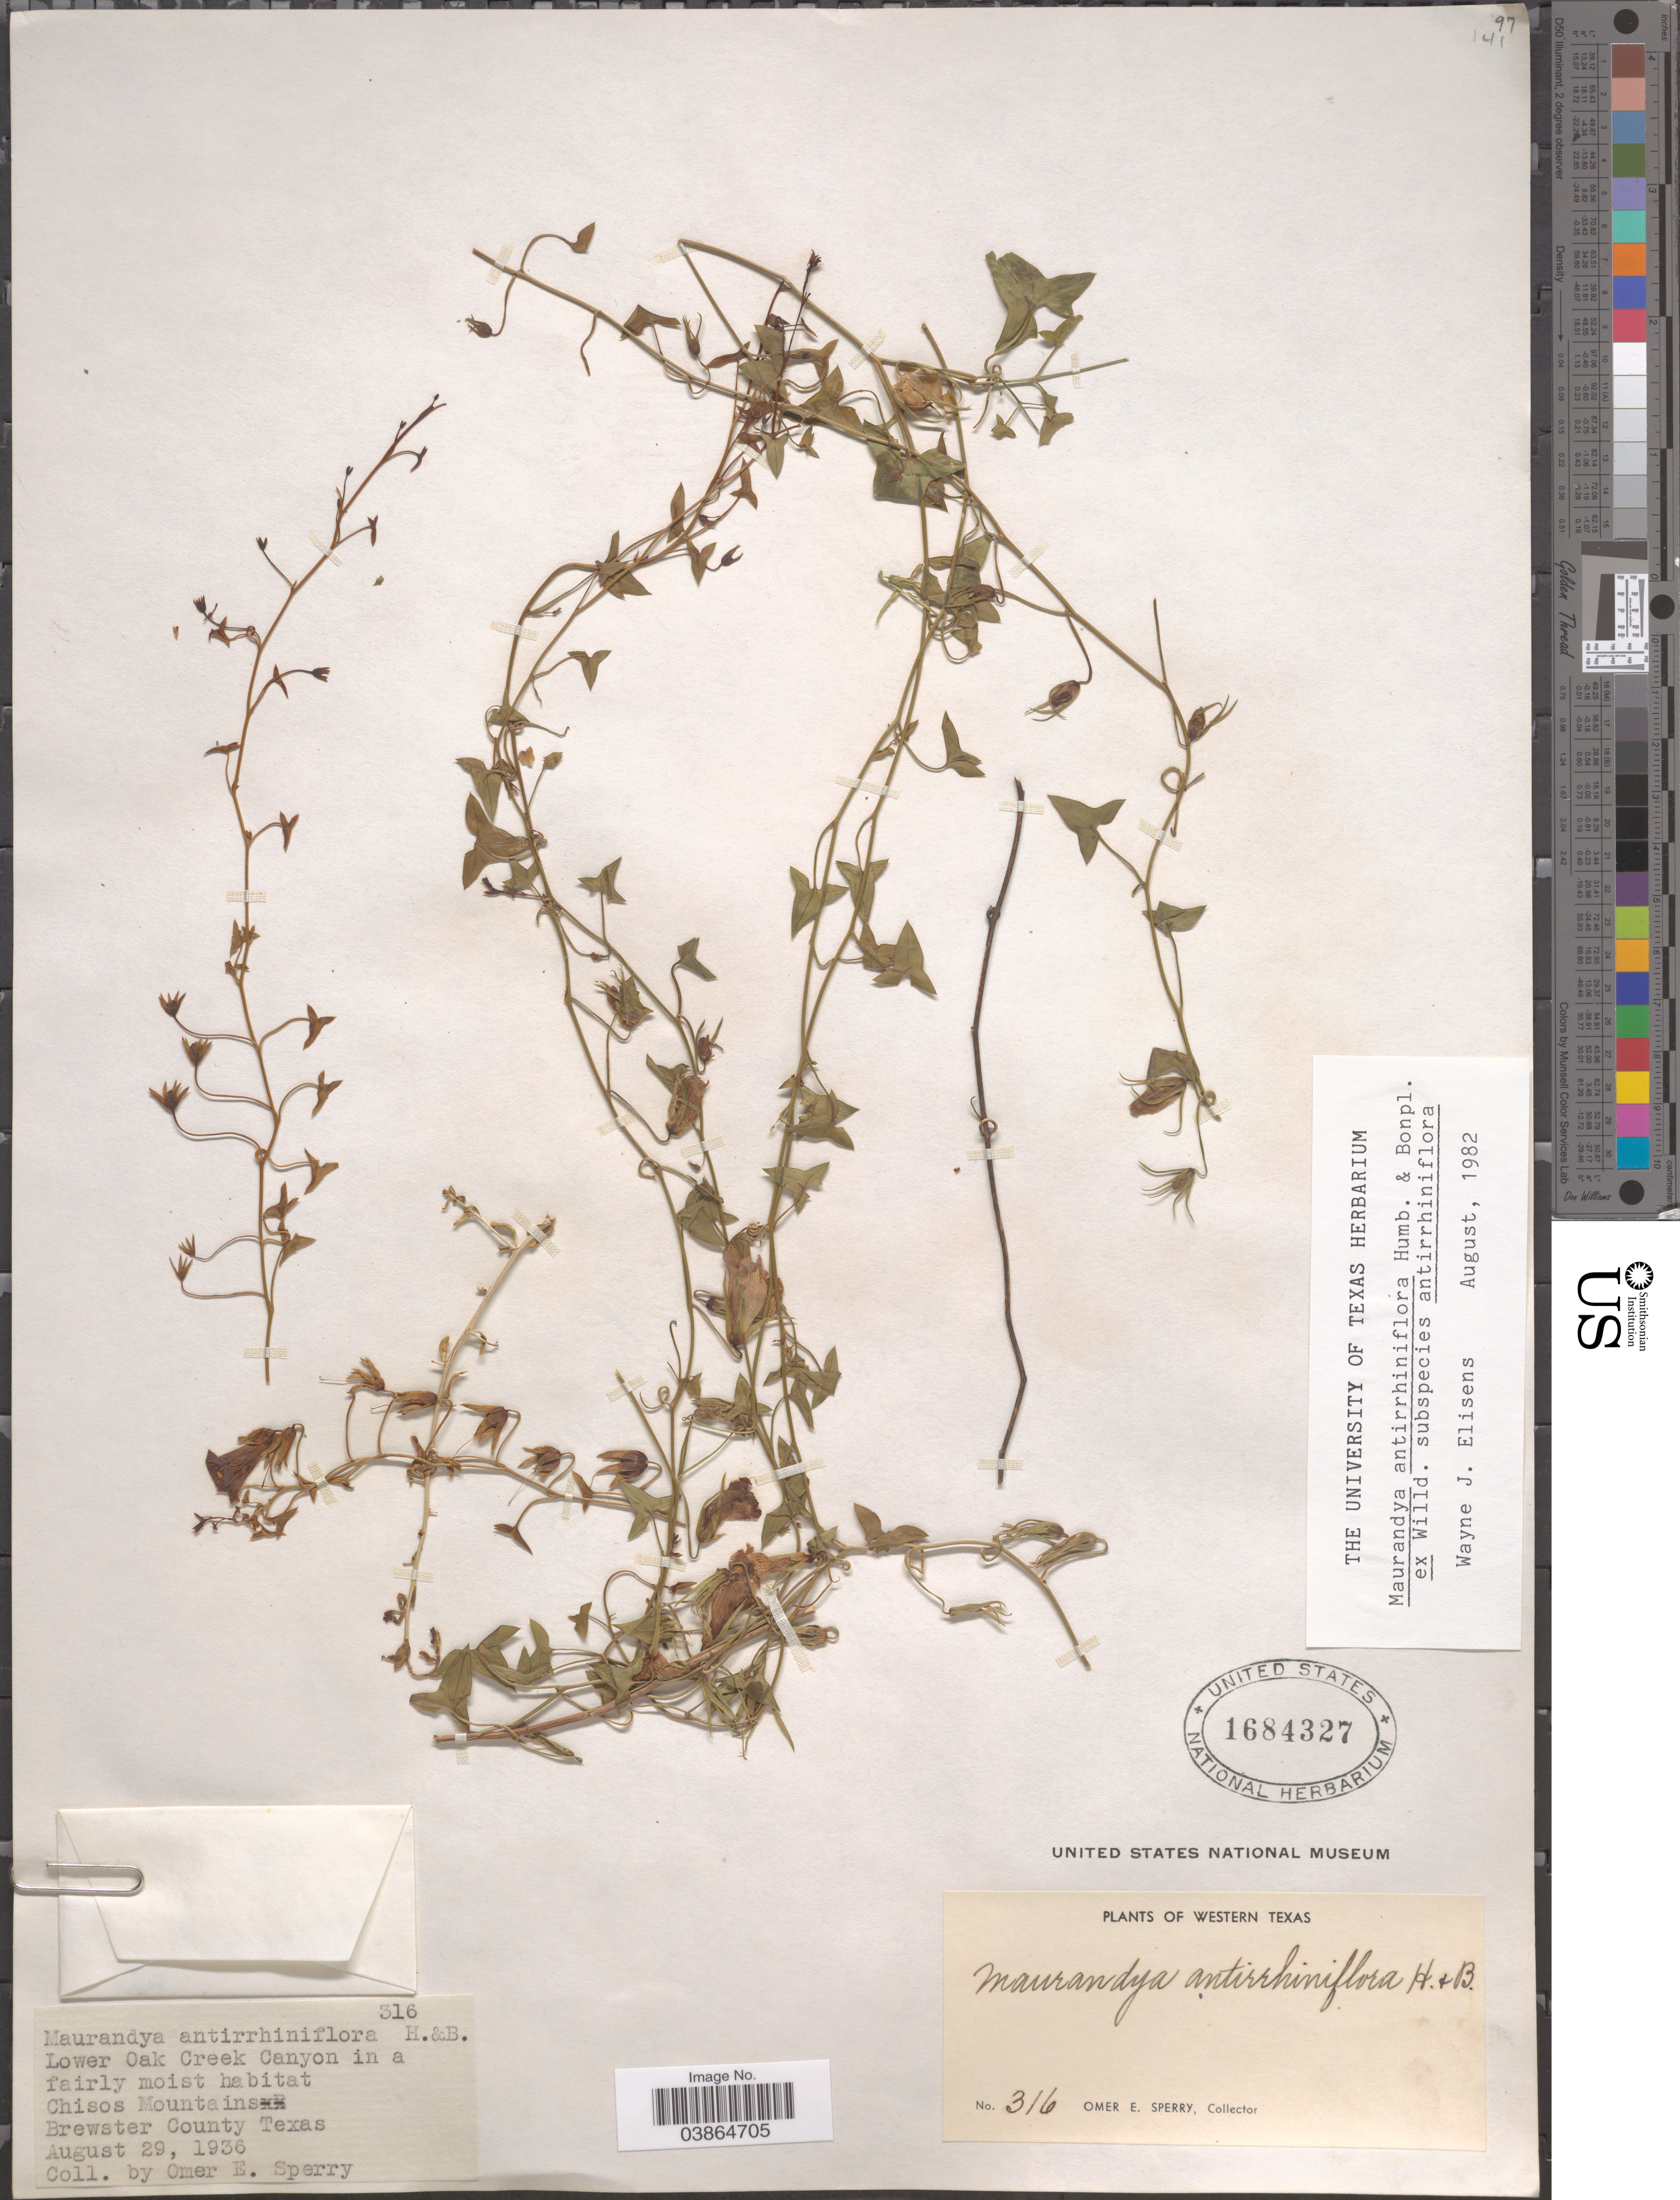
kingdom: Plantae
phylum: Tracheophyta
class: Magnoliopsida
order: Lamiales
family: Plantaginaceae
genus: Maurandya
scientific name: Maurandya antirrhiniflora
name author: Humb. & Bonpl. ex Willd.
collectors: O. E. Sperry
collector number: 316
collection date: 1936-08-29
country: United States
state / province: Texas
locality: Western Texas. Lower Oak Creek Canyon in a fairly moist habitat. Chisos Mountains. Brewster County.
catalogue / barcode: US 1684327